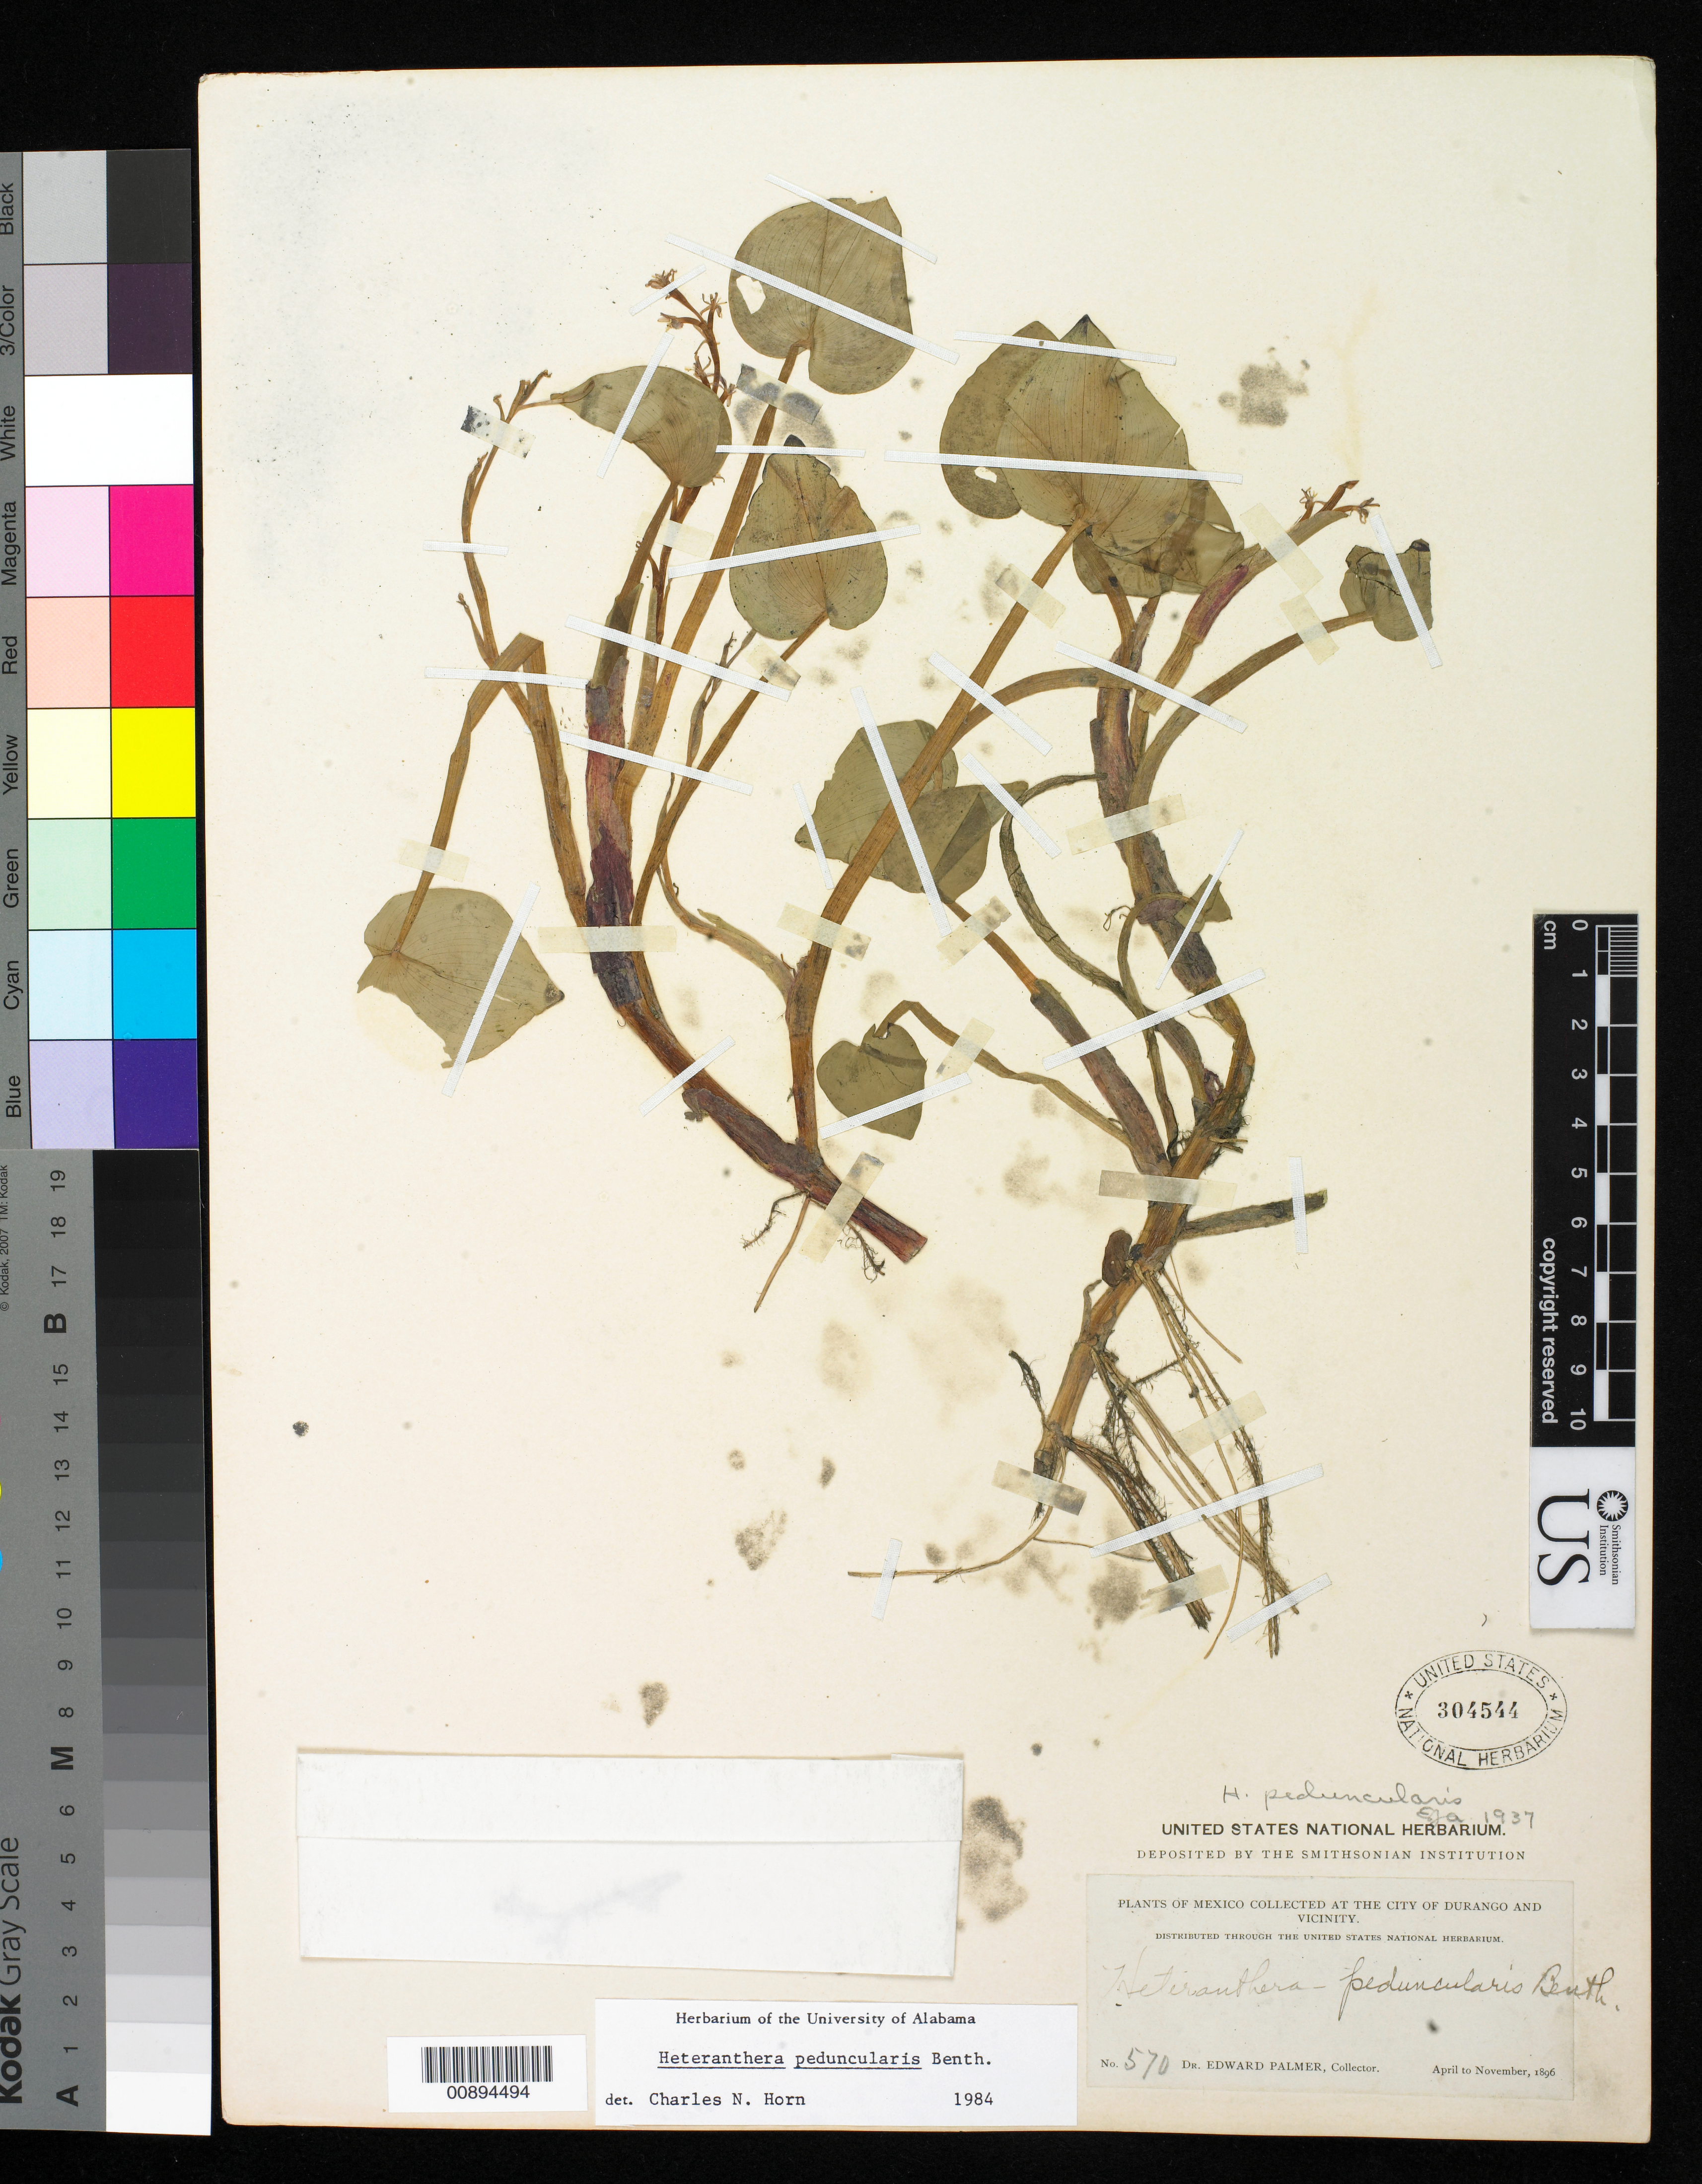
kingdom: Plantae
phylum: Tracheophyta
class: Liliopsida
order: Commelinales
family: Pontederiaceae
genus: Heteranthera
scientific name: Heteranthera peduncularis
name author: Benth.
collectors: E. Palmer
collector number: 570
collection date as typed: Apr 1896 to -- Nov 1896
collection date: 1896-04/1896-11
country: Mexico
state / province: Durango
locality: City of Durango and vicinity.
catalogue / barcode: US 304544